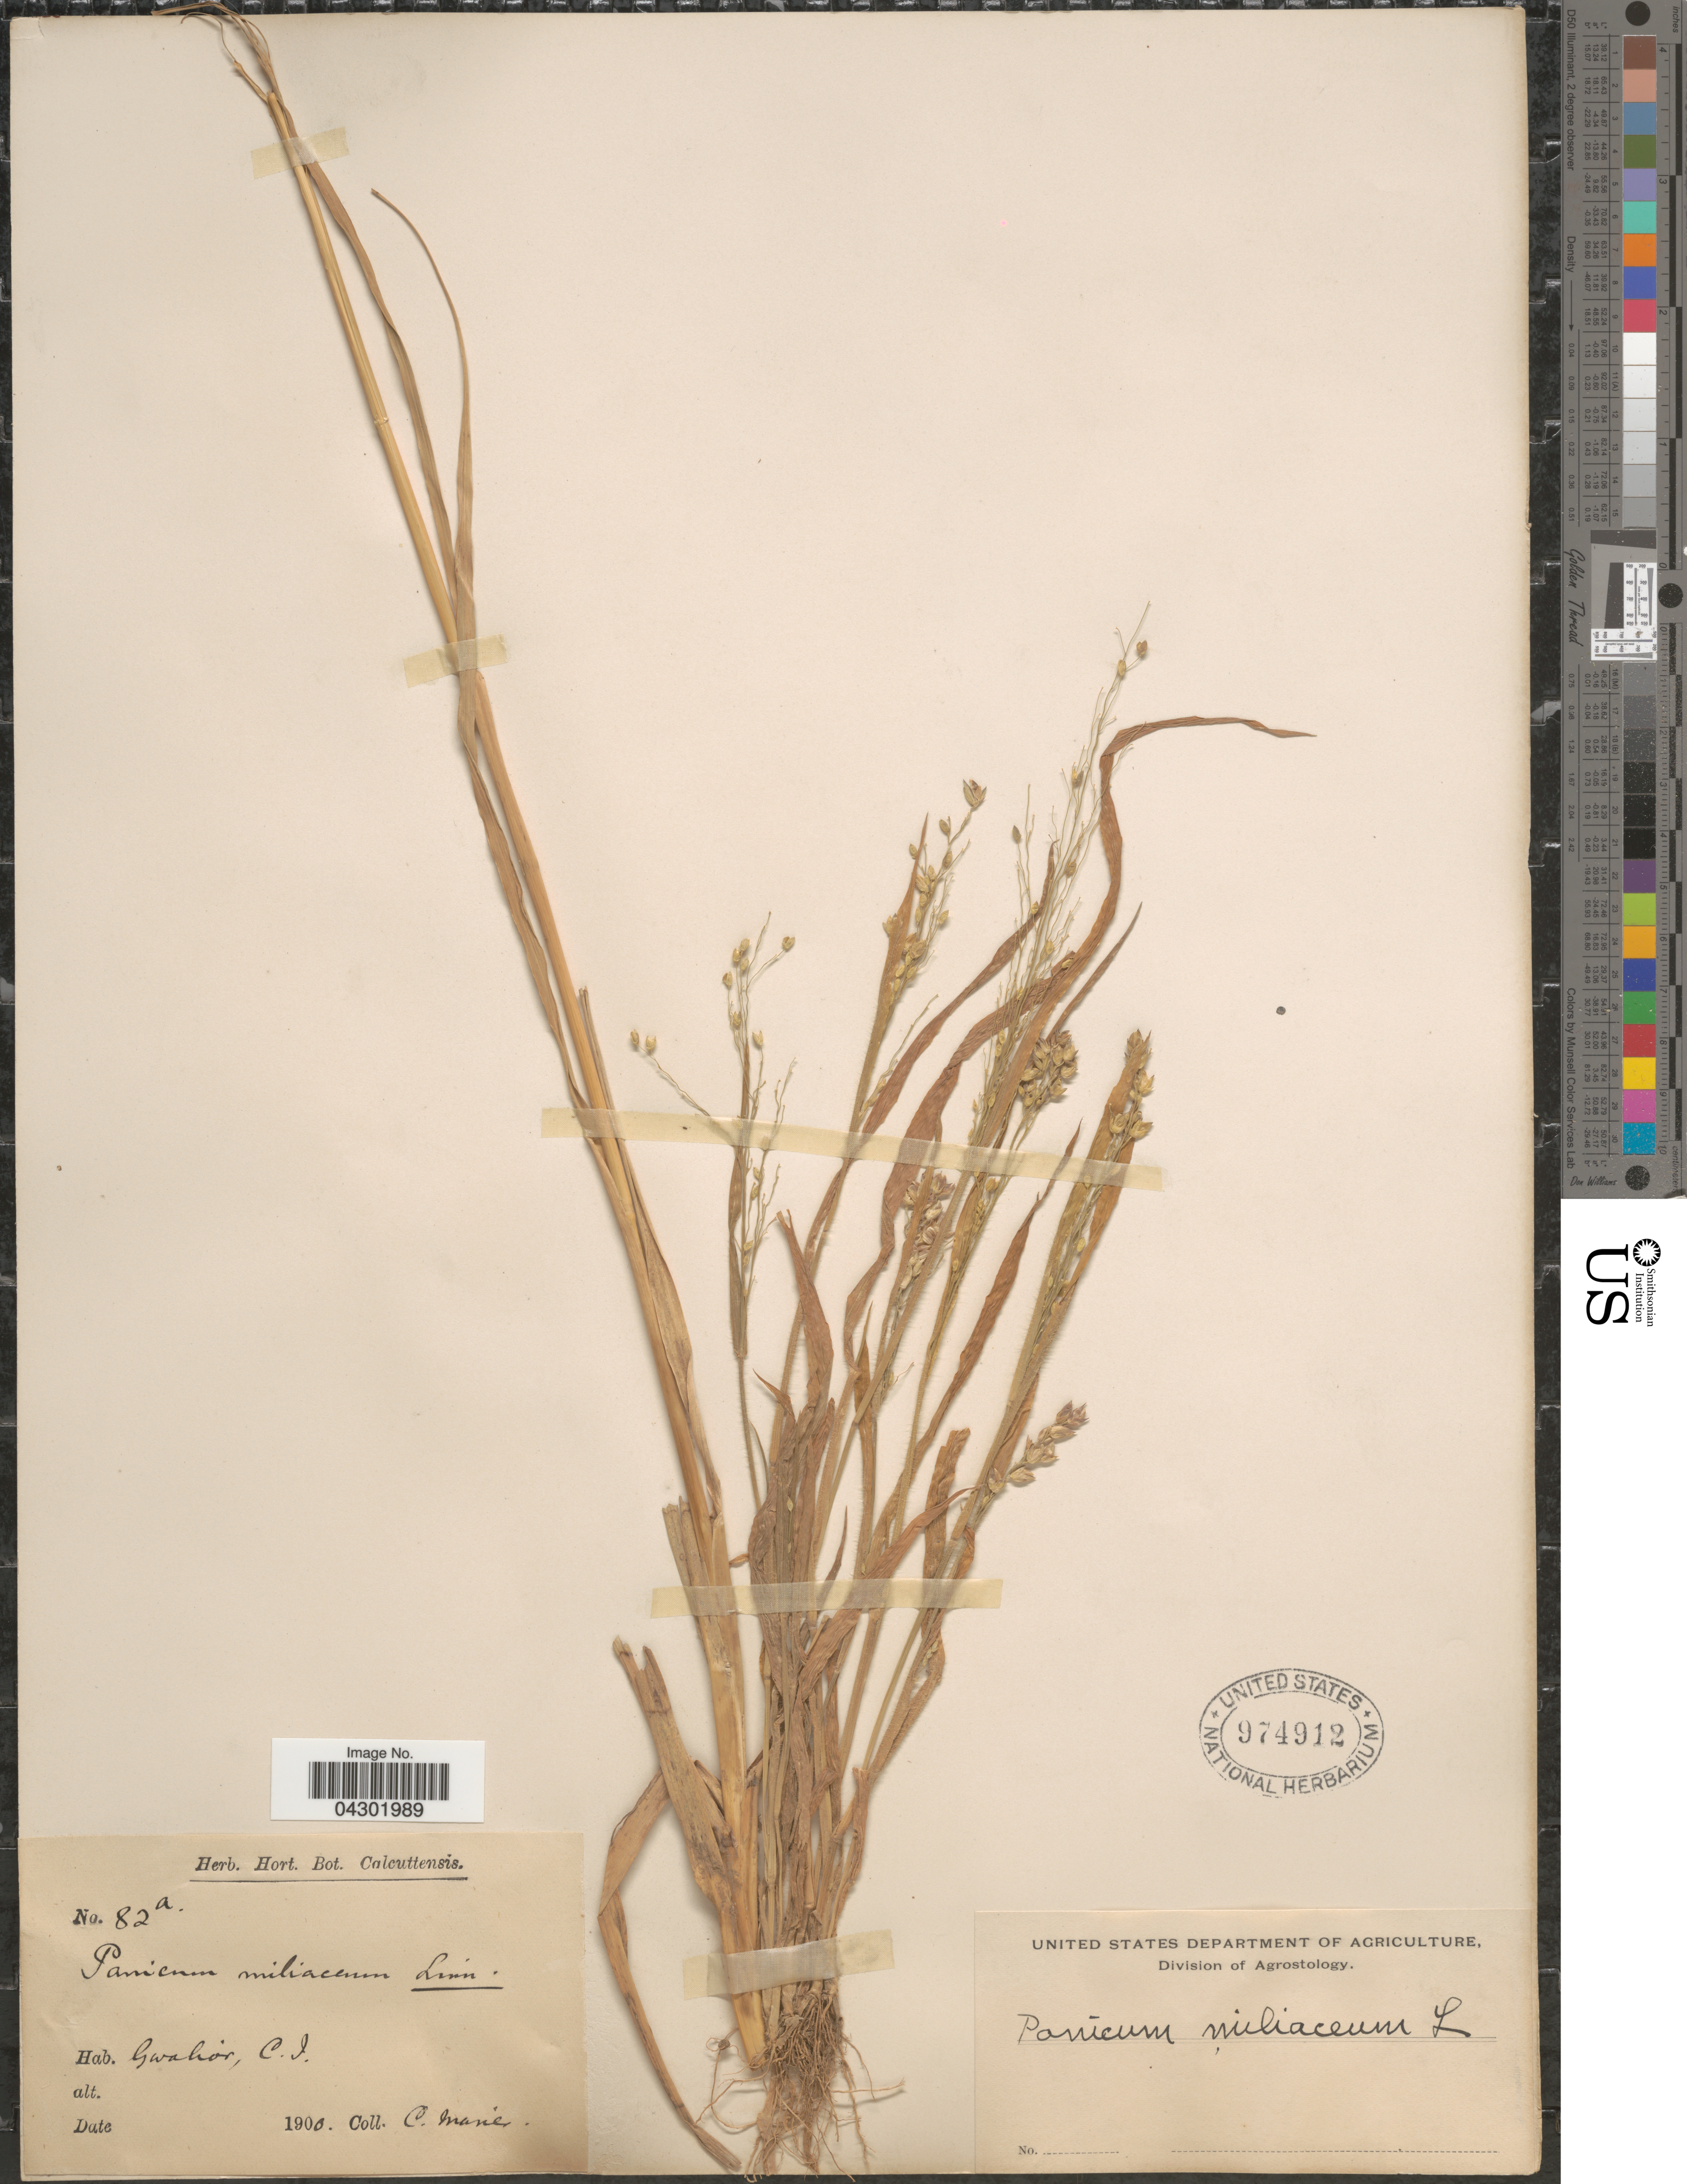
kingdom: Plantae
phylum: Tracheophyta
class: Liliopsida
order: Poales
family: Poaceae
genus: Panicum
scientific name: Panicum miliaceum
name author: L.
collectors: C. Maries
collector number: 82a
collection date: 1900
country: India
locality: Gwalior, C. I.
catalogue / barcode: US 974912